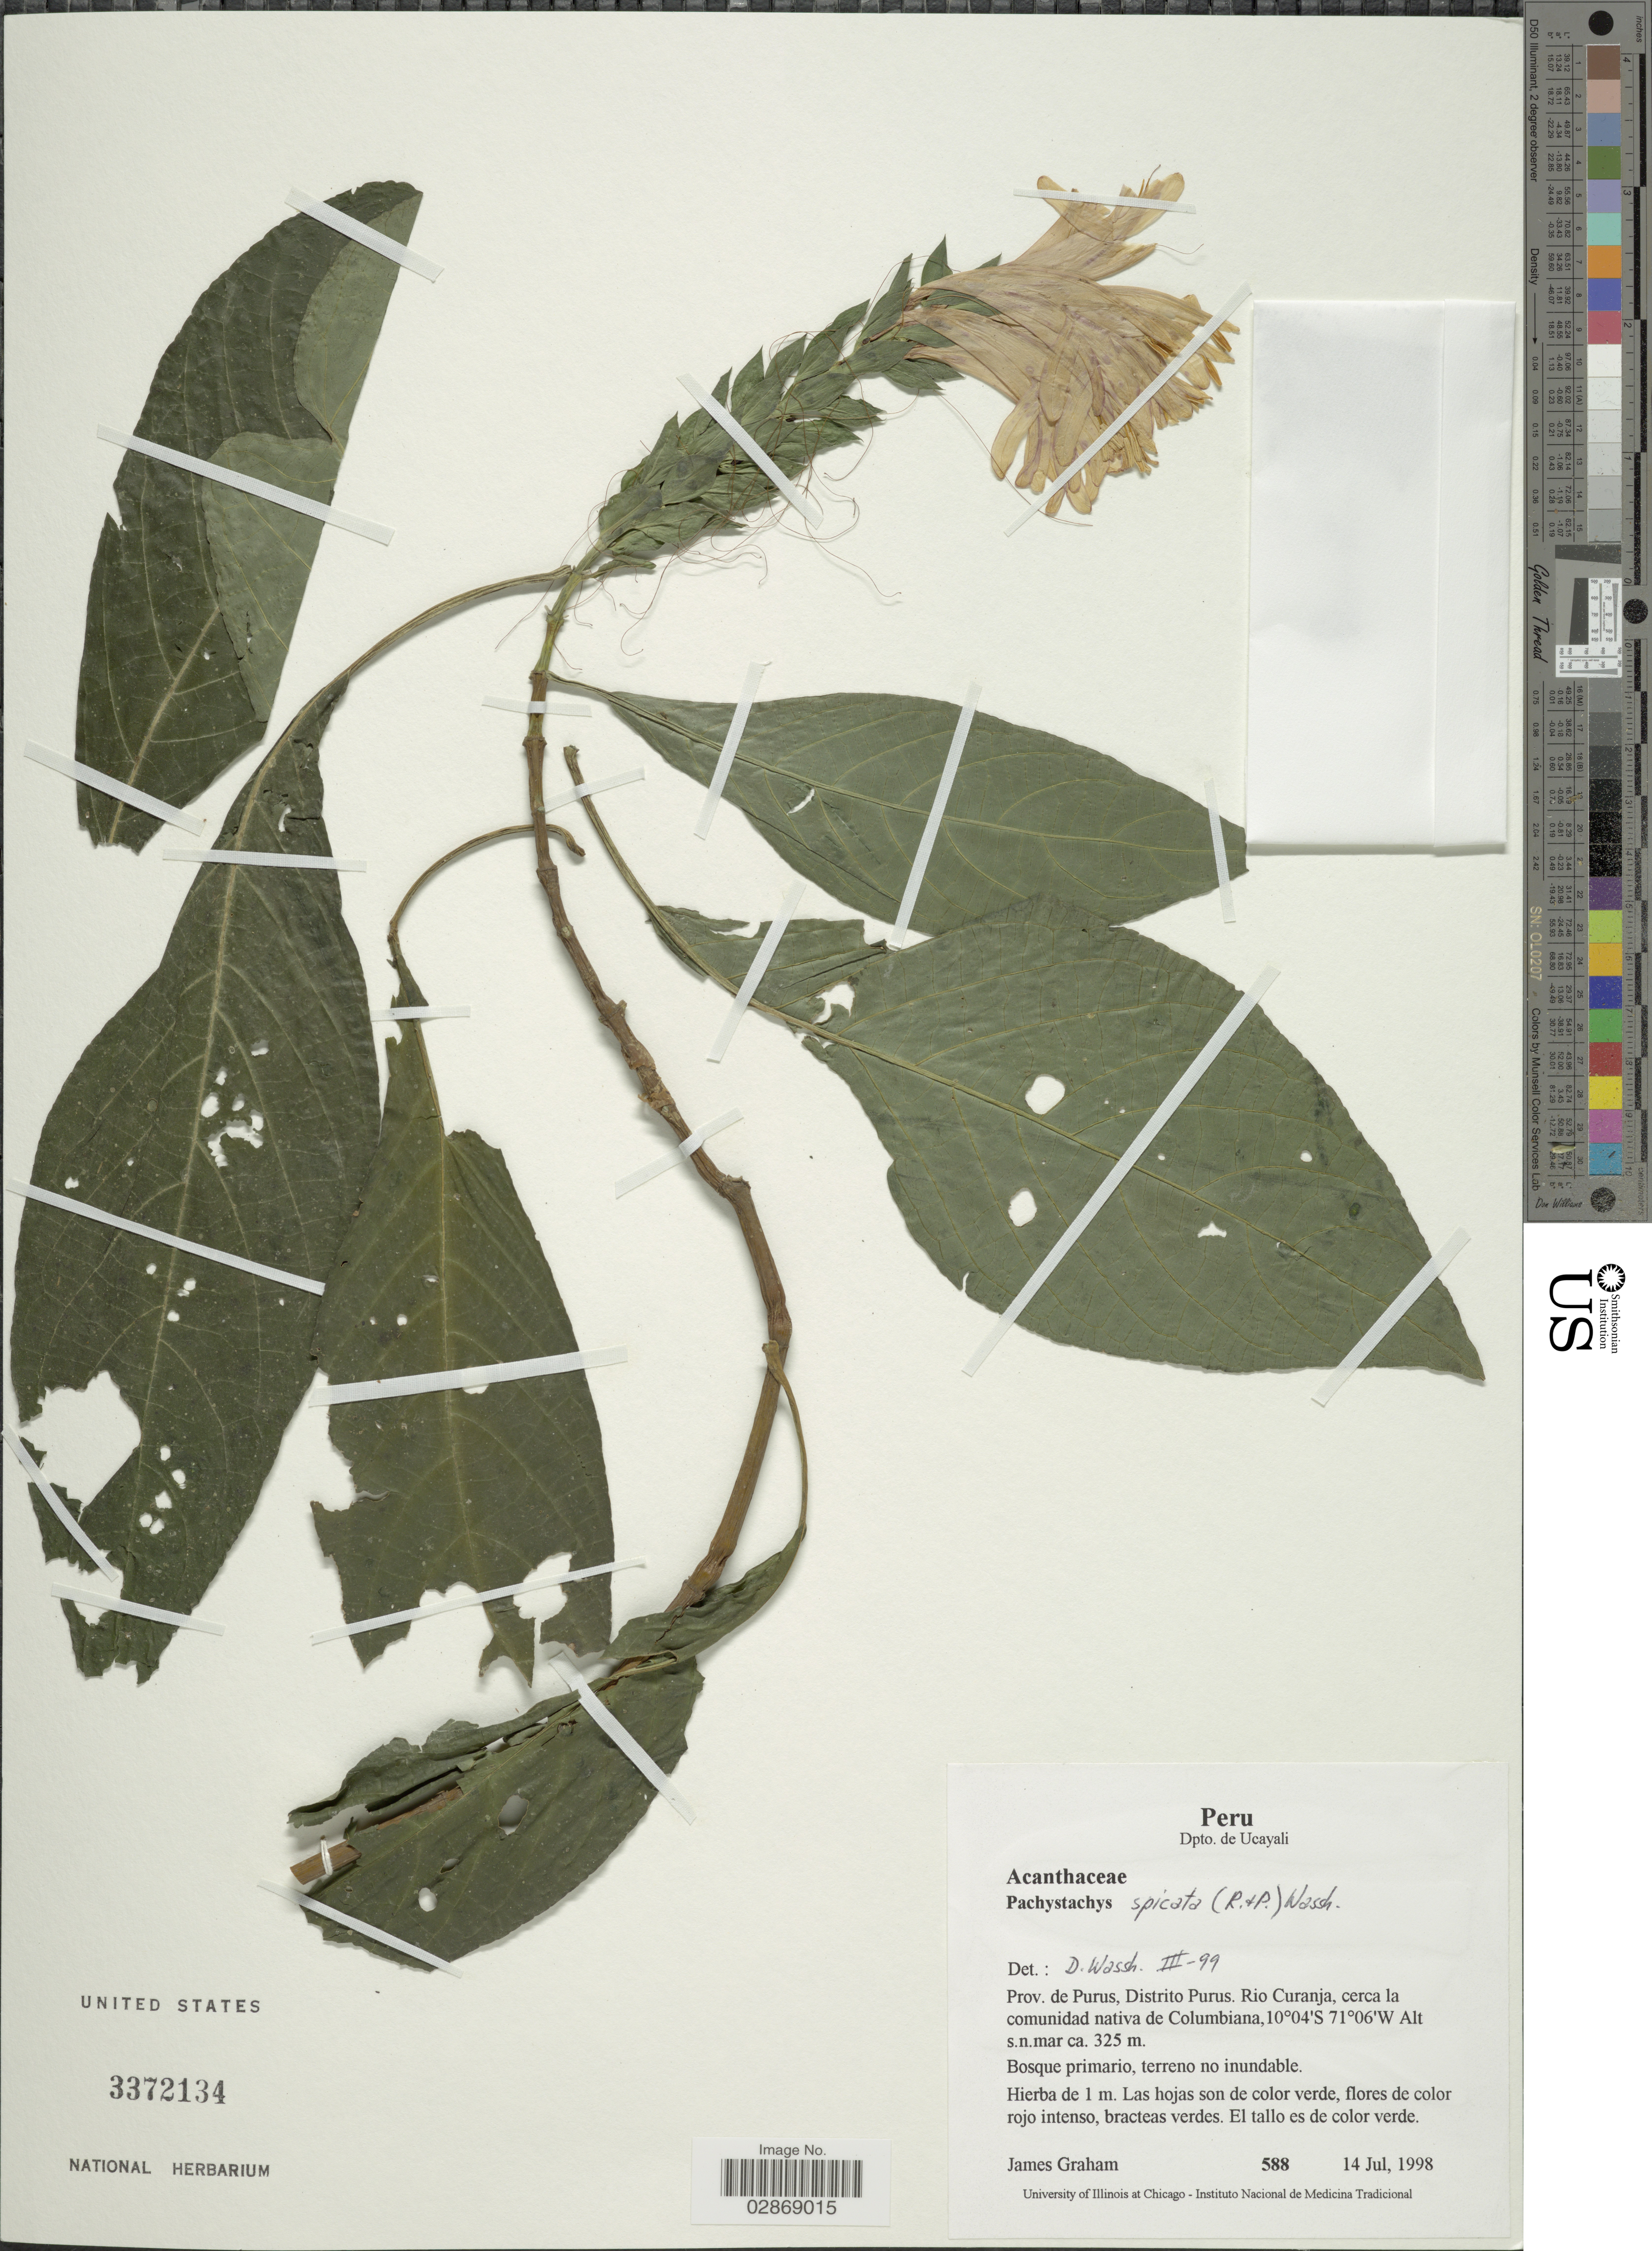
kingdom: Plantae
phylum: Tracheophyta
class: Magnoliopsida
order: Lamiales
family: Acanthaceae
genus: Pachystachys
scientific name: Pachystachys spicata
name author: (Ruiz & Pav.) Wassh.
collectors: J. Graham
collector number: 588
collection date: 1998-07-14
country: Peru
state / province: Ucayali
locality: Dpto. de Ucayali. Prov. de Purus, Distrito Purus. Rio Curanja, cerca la comunidad nativa de Columbiana.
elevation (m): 325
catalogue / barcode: US 3372134